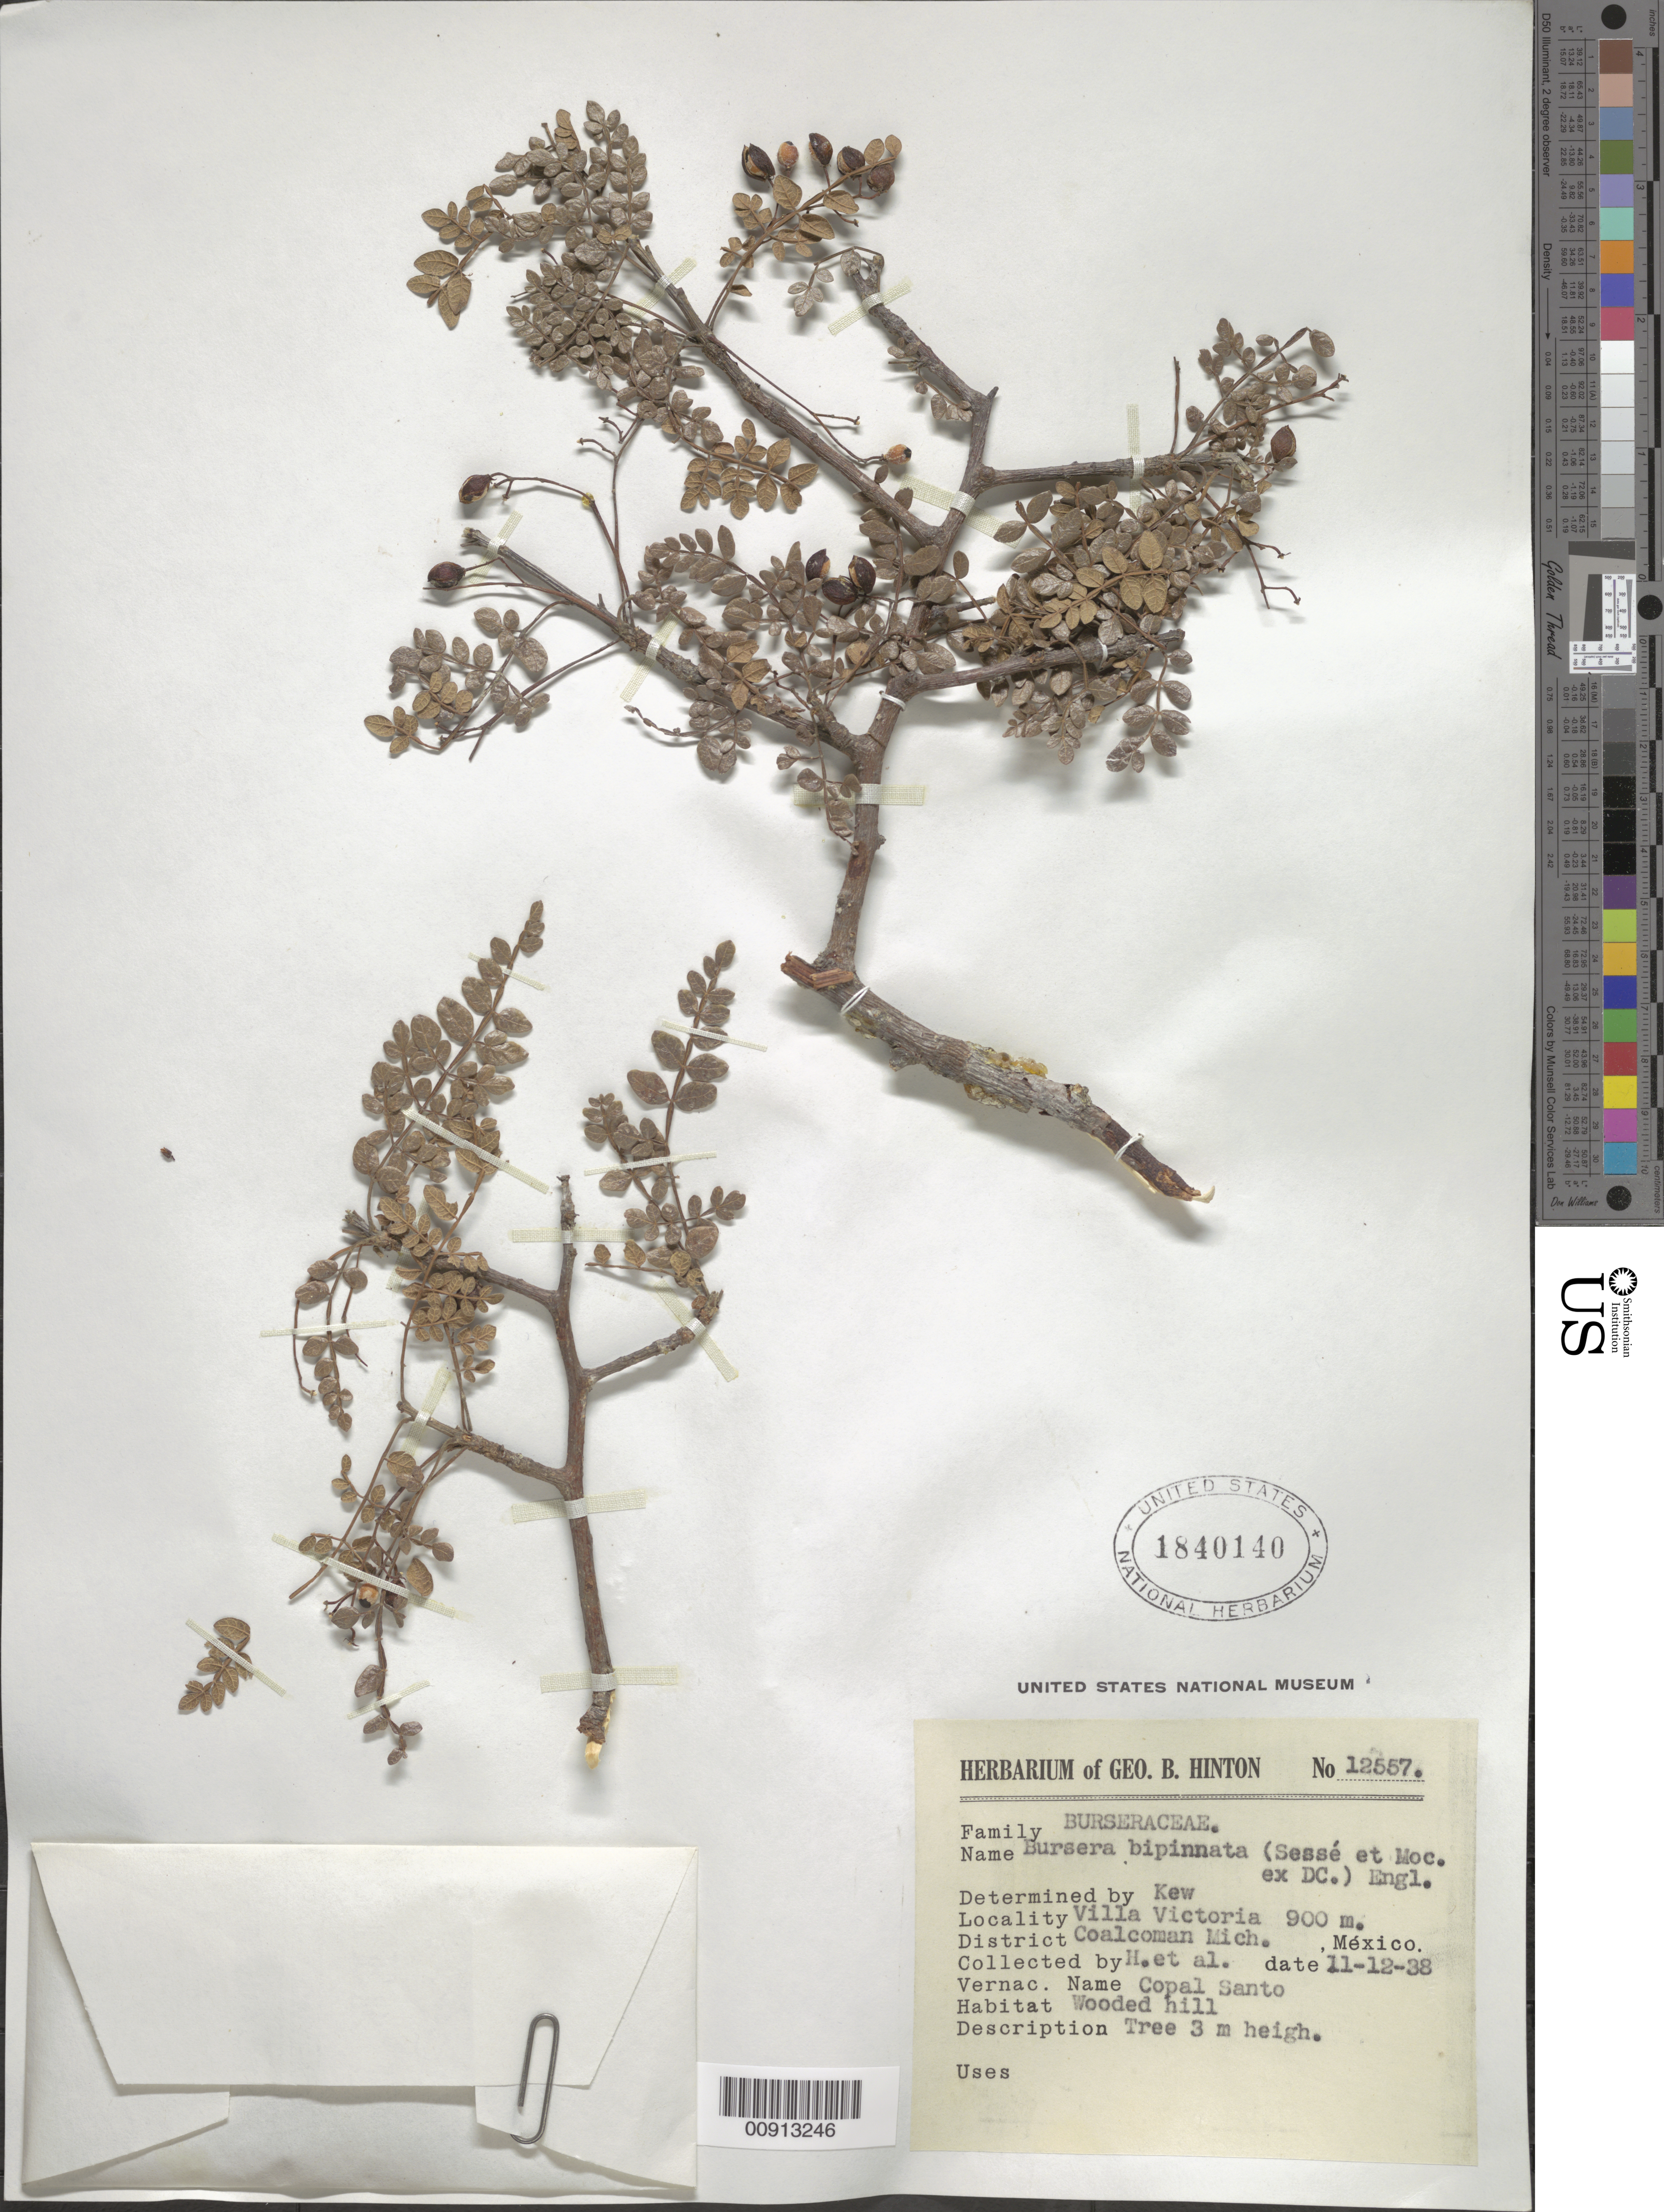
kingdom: Plantae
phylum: Tracheophyta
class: Magnoliopsida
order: Sapindales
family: Burseraceae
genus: Bursera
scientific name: Bursera bipinnata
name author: Engl.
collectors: G. B. Hinton & et al.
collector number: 12557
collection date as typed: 12 Nov 1938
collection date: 1938-11-12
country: Mexico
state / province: Michoacán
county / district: Coalcomán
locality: Villa Victoria, District Coalcomán, Michoacán.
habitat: Wooded hill.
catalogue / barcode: US 1840140